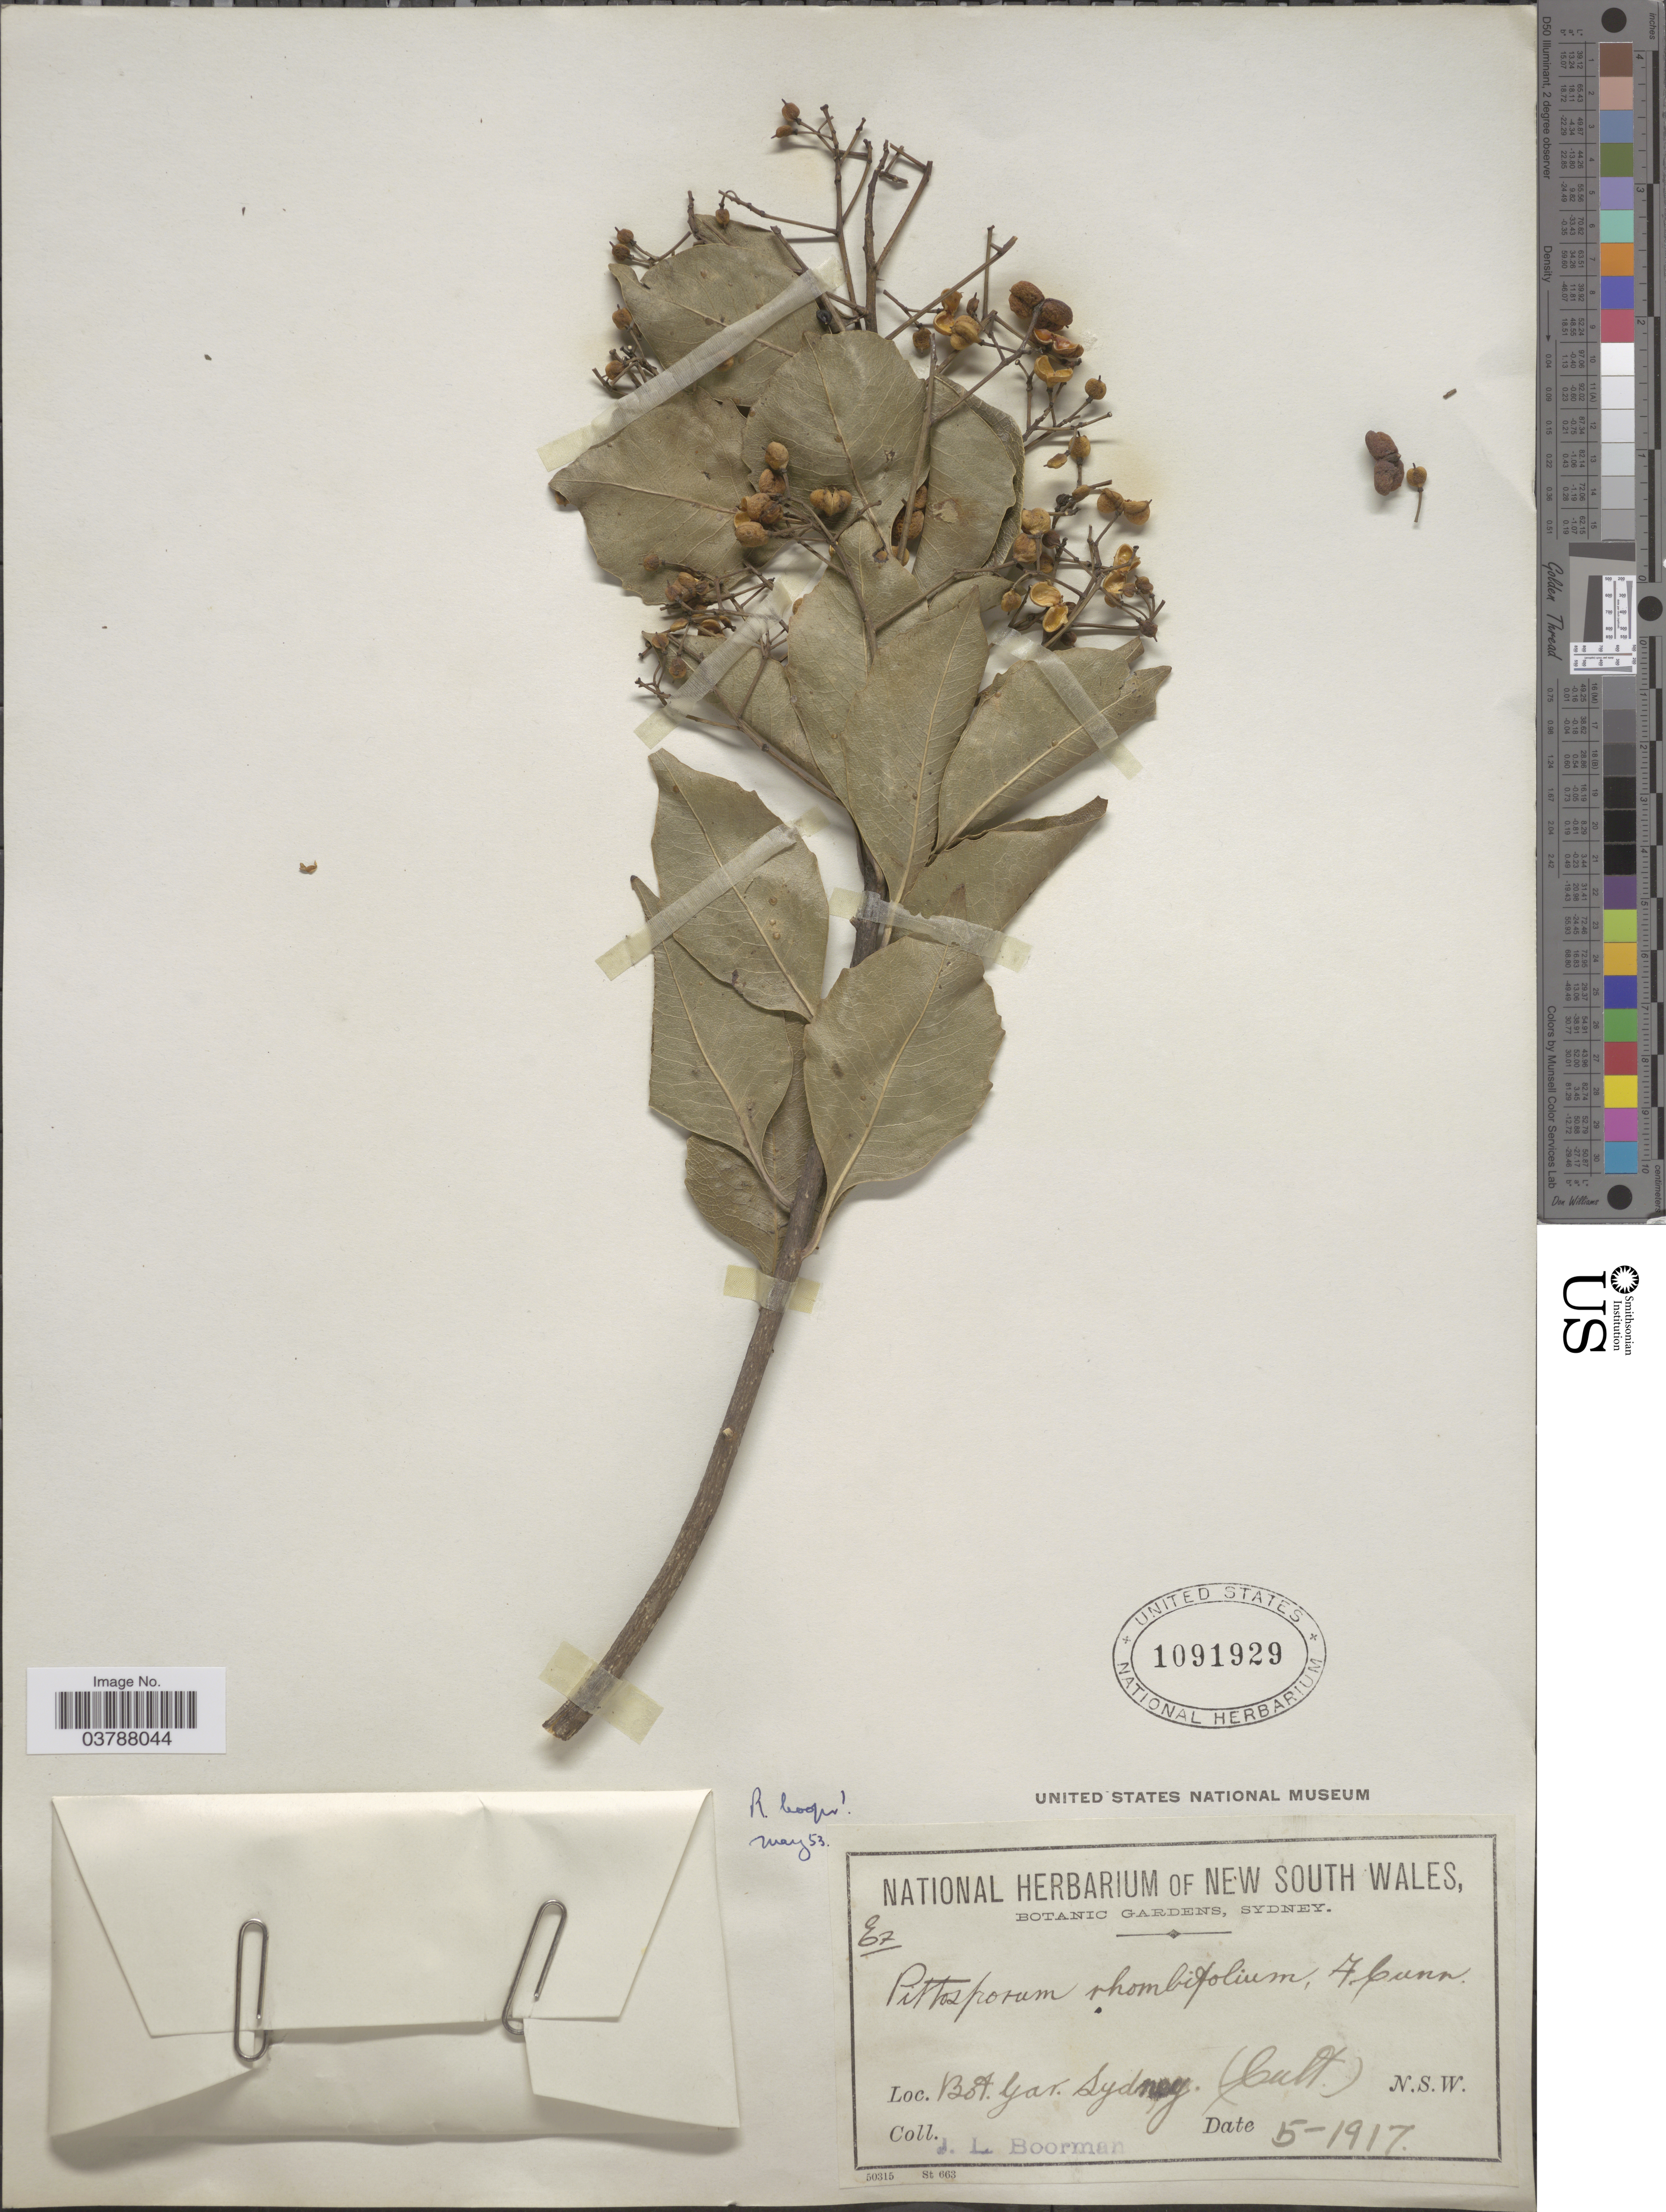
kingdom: Plantae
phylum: Tracheophyta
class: Magnoliopsida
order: Apiales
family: Pittosporaceae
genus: Auranticarpa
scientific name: Auranticarpa rhombifolia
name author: L.W. Cayzer et al.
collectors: J. Boorman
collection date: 1917-05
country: Australia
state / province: New South Wales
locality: Bot. Gar. Sydney.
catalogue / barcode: US 1091929